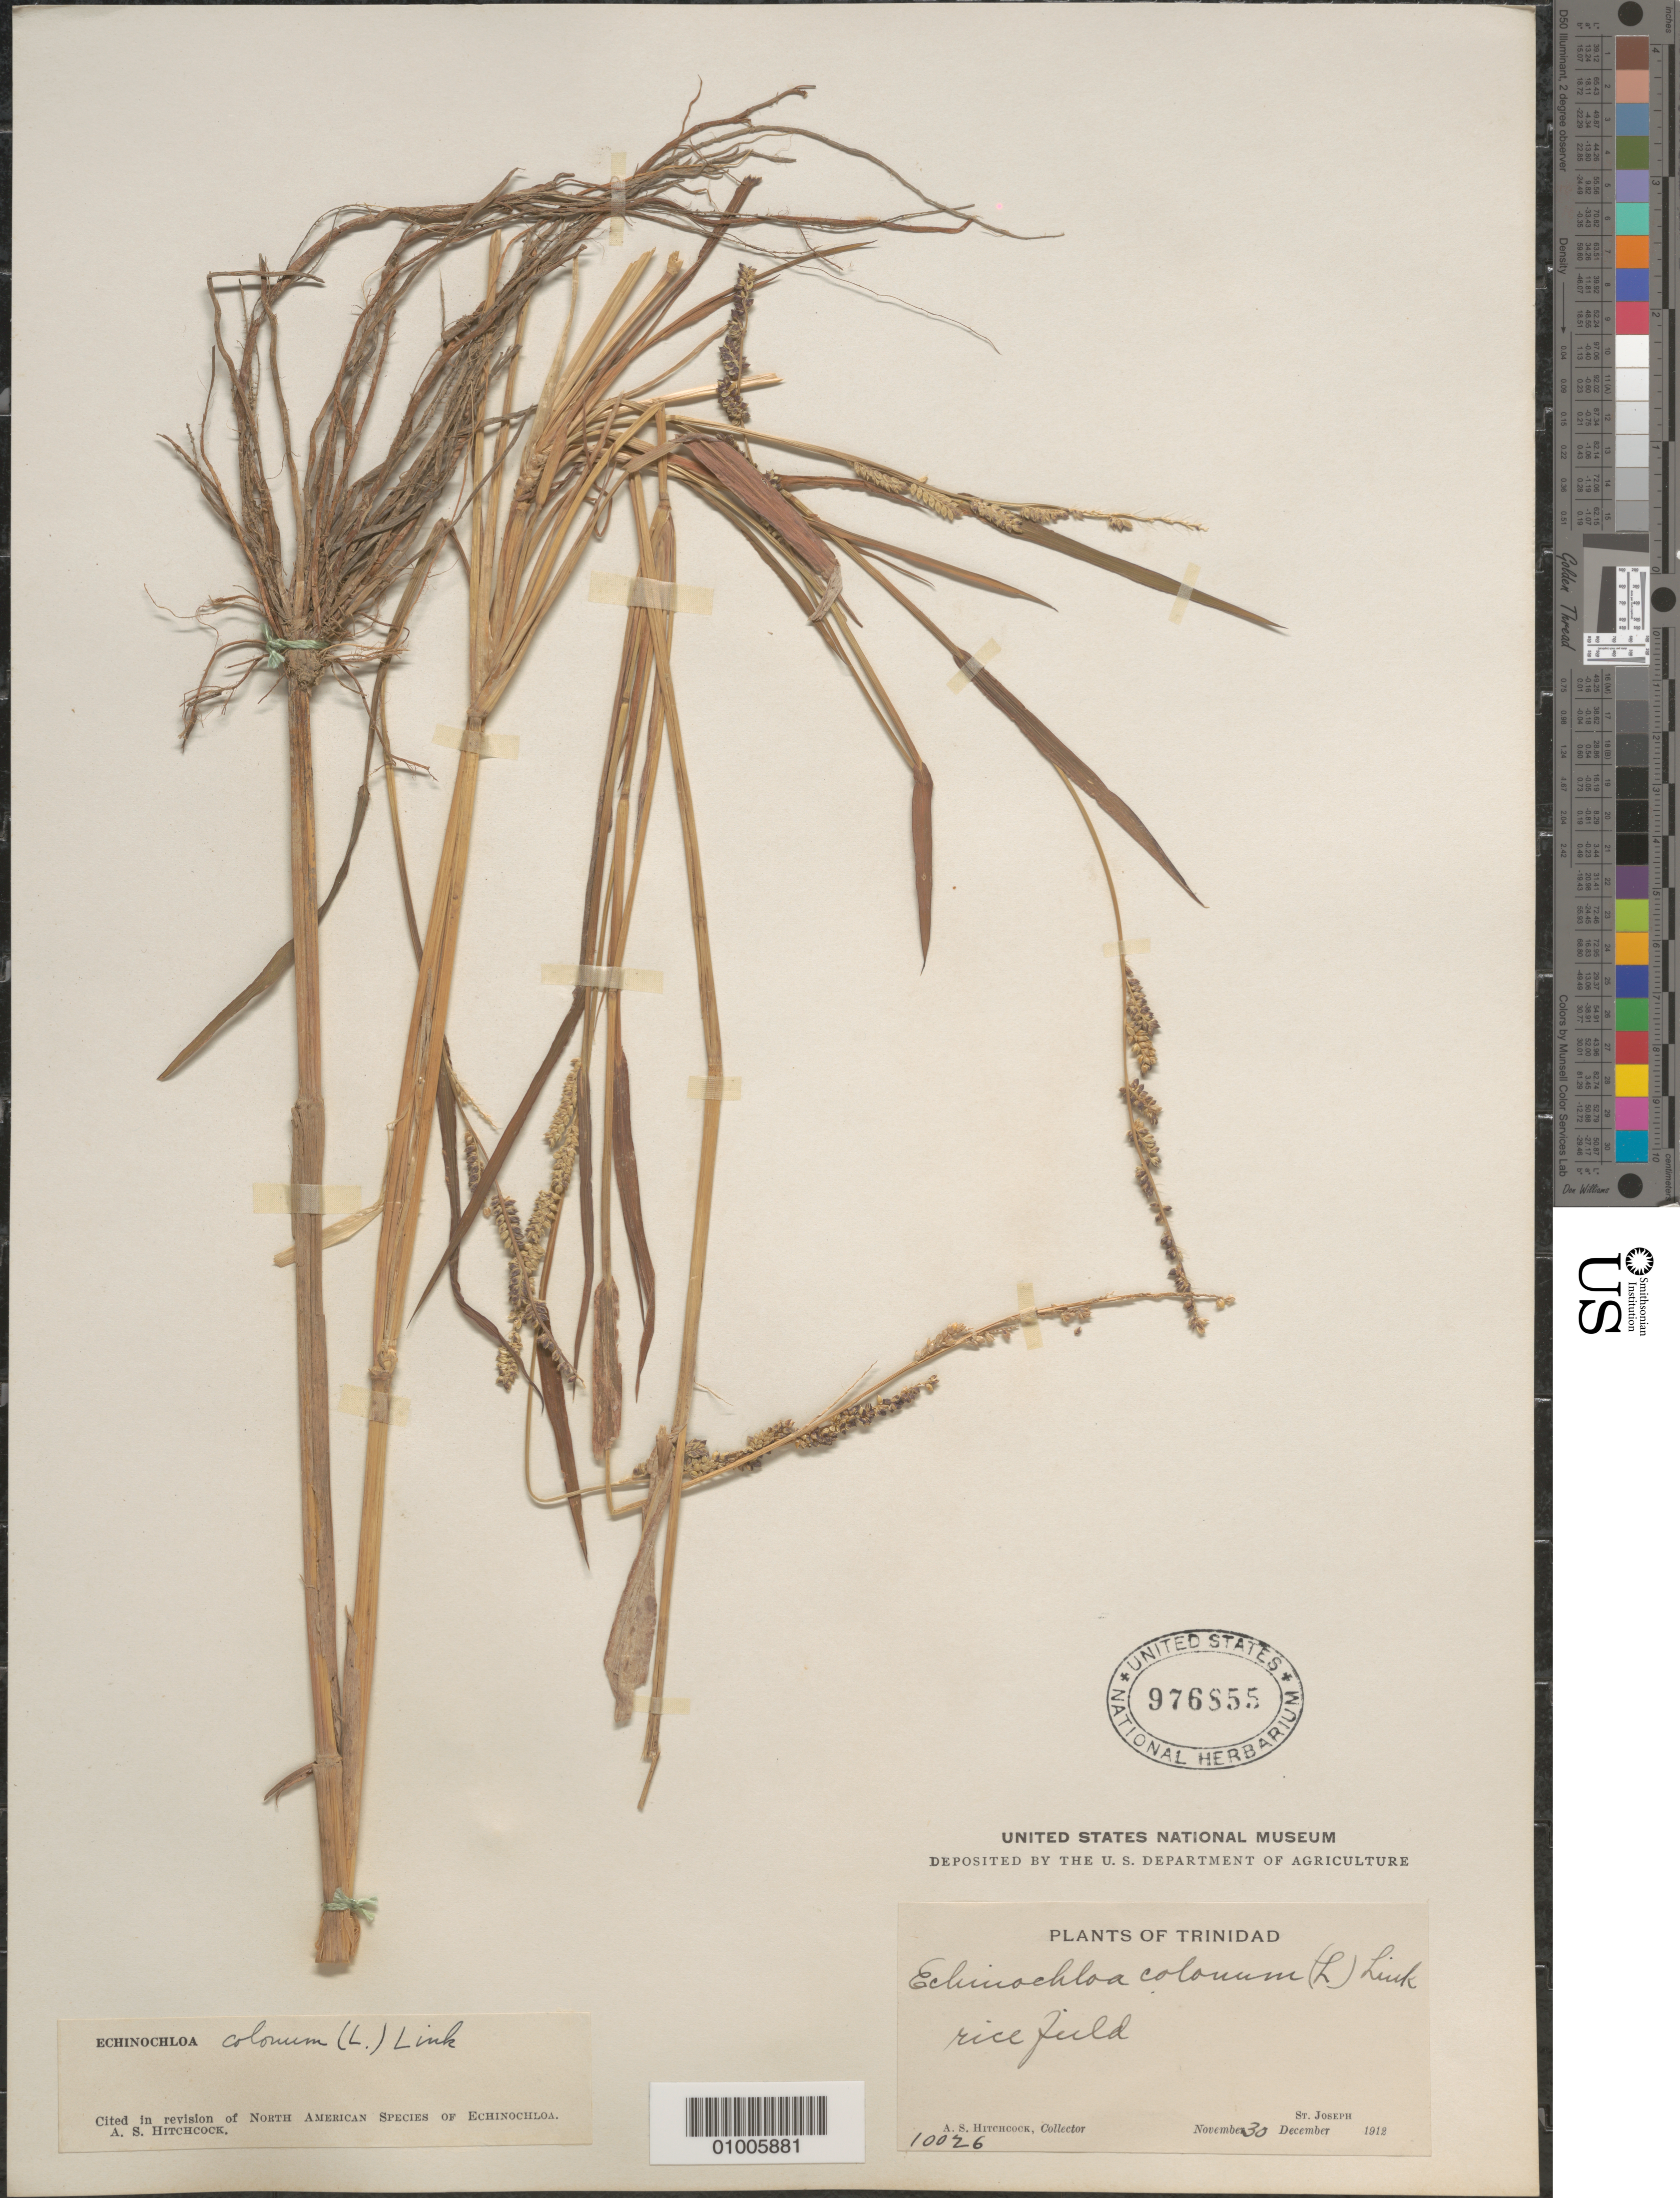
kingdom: Plantae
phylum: Tracheophyta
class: Liliopsida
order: Poales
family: Poaceae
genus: Echinochloa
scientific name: Echinochloa colona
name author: (L.) Link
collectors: A. S. Hitchcock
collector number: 10026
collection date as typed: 30 Nov 1912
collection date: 1912-11-30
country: Trinidad and Tobago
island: Trinidad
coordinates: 0 N, 0 E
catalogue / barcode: US 976855